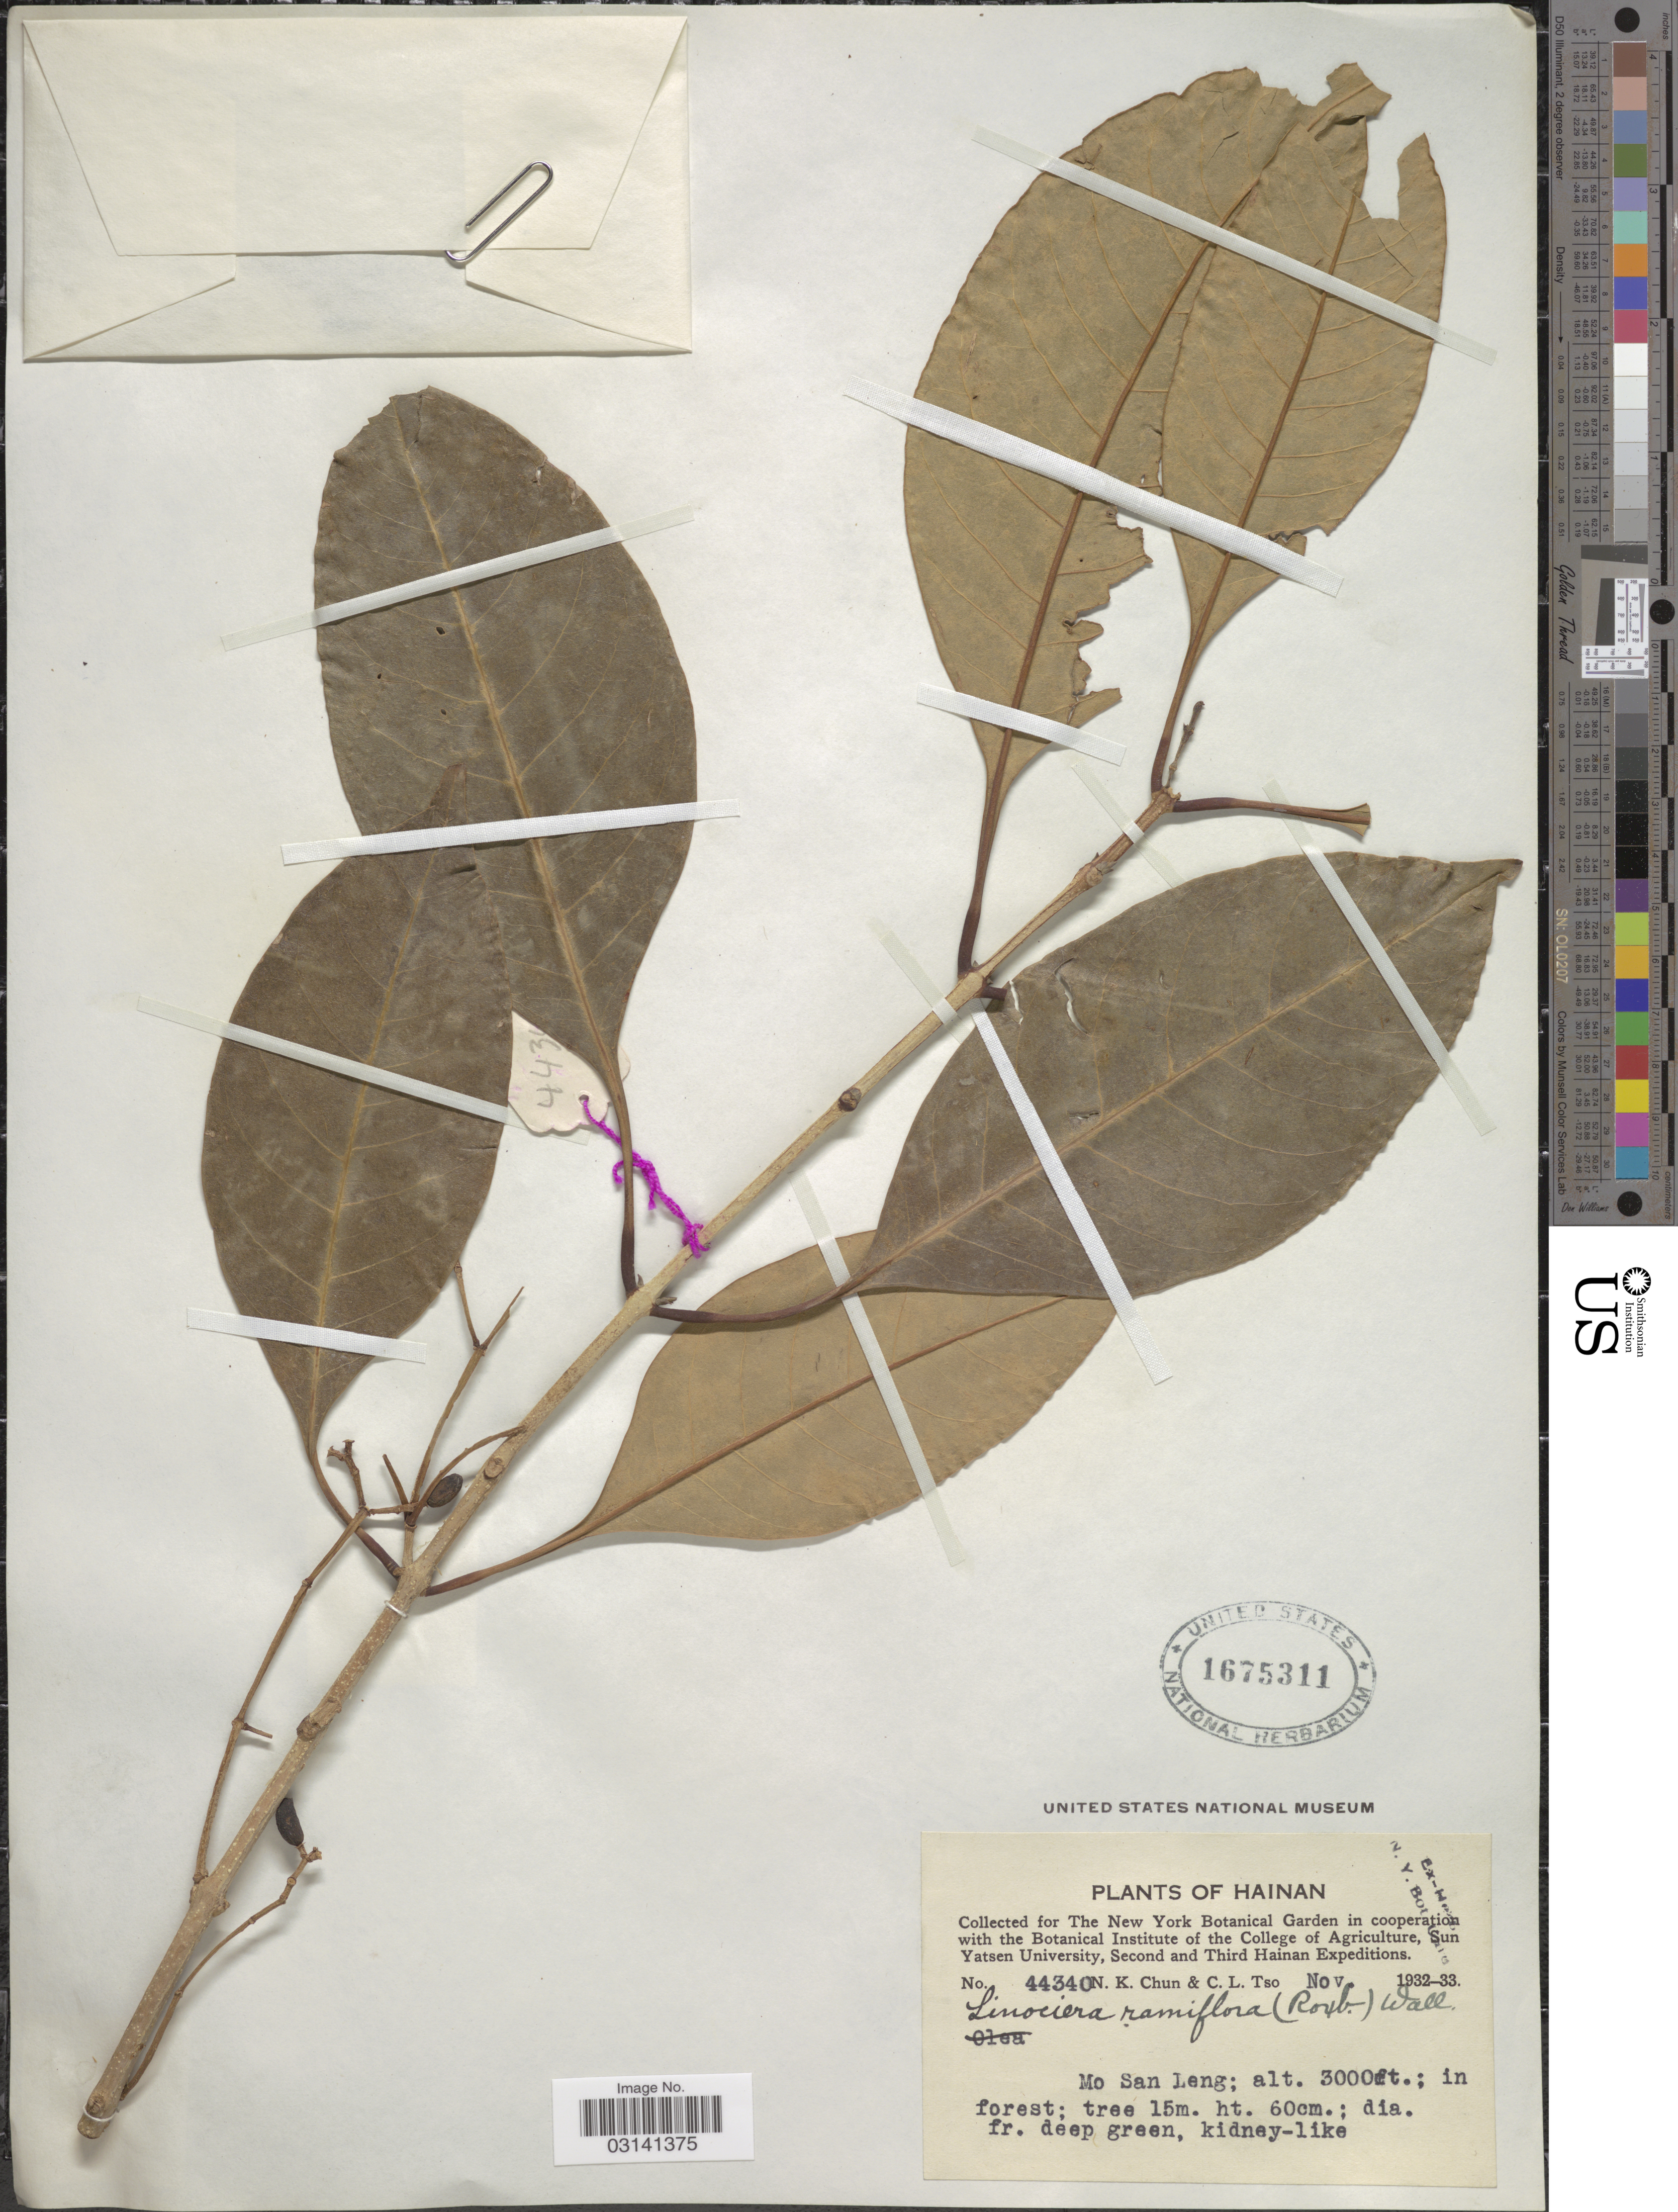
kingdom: Plantae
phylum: Tracheophyta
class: Magnoliopsida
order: Lamiales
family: Oleaceae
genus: Chionanthus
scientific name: Chionanthus ramiflorus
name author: Roxb.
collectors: N. K. Chun & C. Tso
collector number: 44340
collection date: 1932-11/1933-11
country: China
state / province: Hainan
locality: Mo San Leng.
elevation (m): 914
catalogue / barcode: US 1675311